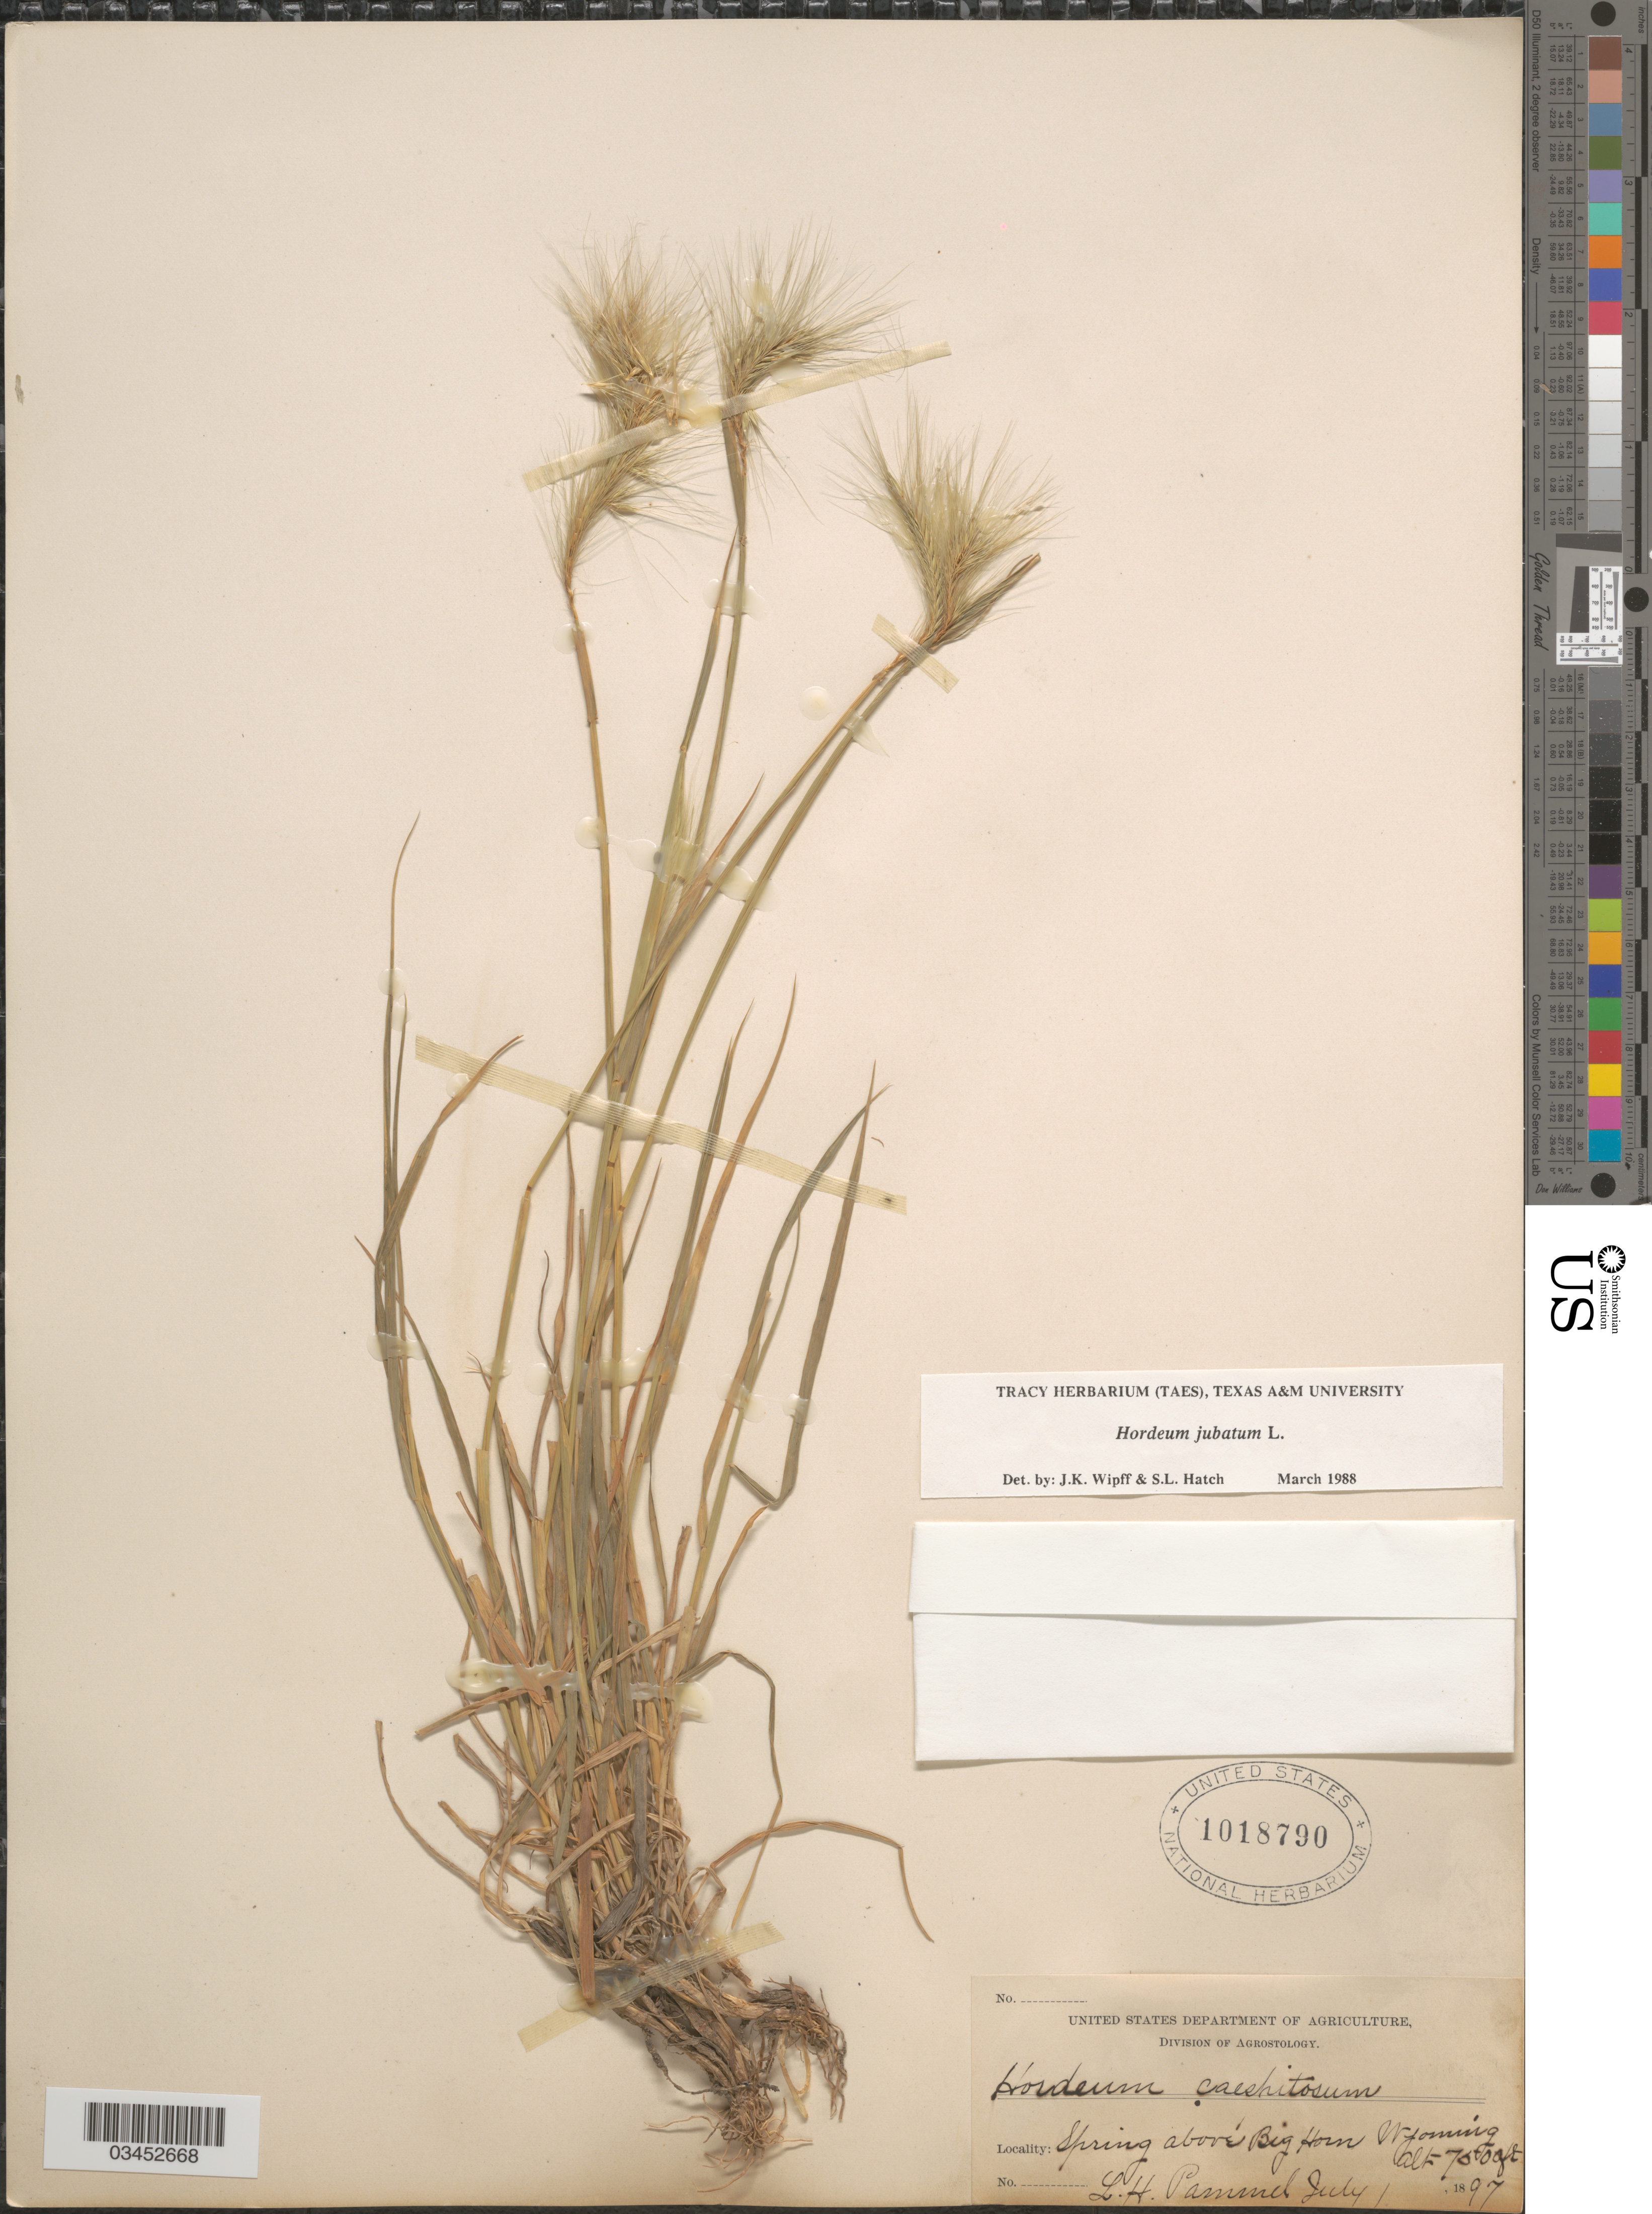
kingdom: Plantae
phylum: Tracheophyta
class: Liliopsida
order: Poales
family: Poaceae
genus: Hordeum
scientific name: Hordeum jubatum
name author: L.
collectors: L. Pammel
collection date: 1897-07-01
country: United States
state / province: Wyoming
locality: Spring above Big Horn.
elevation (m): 2286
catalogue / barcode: US 1018790